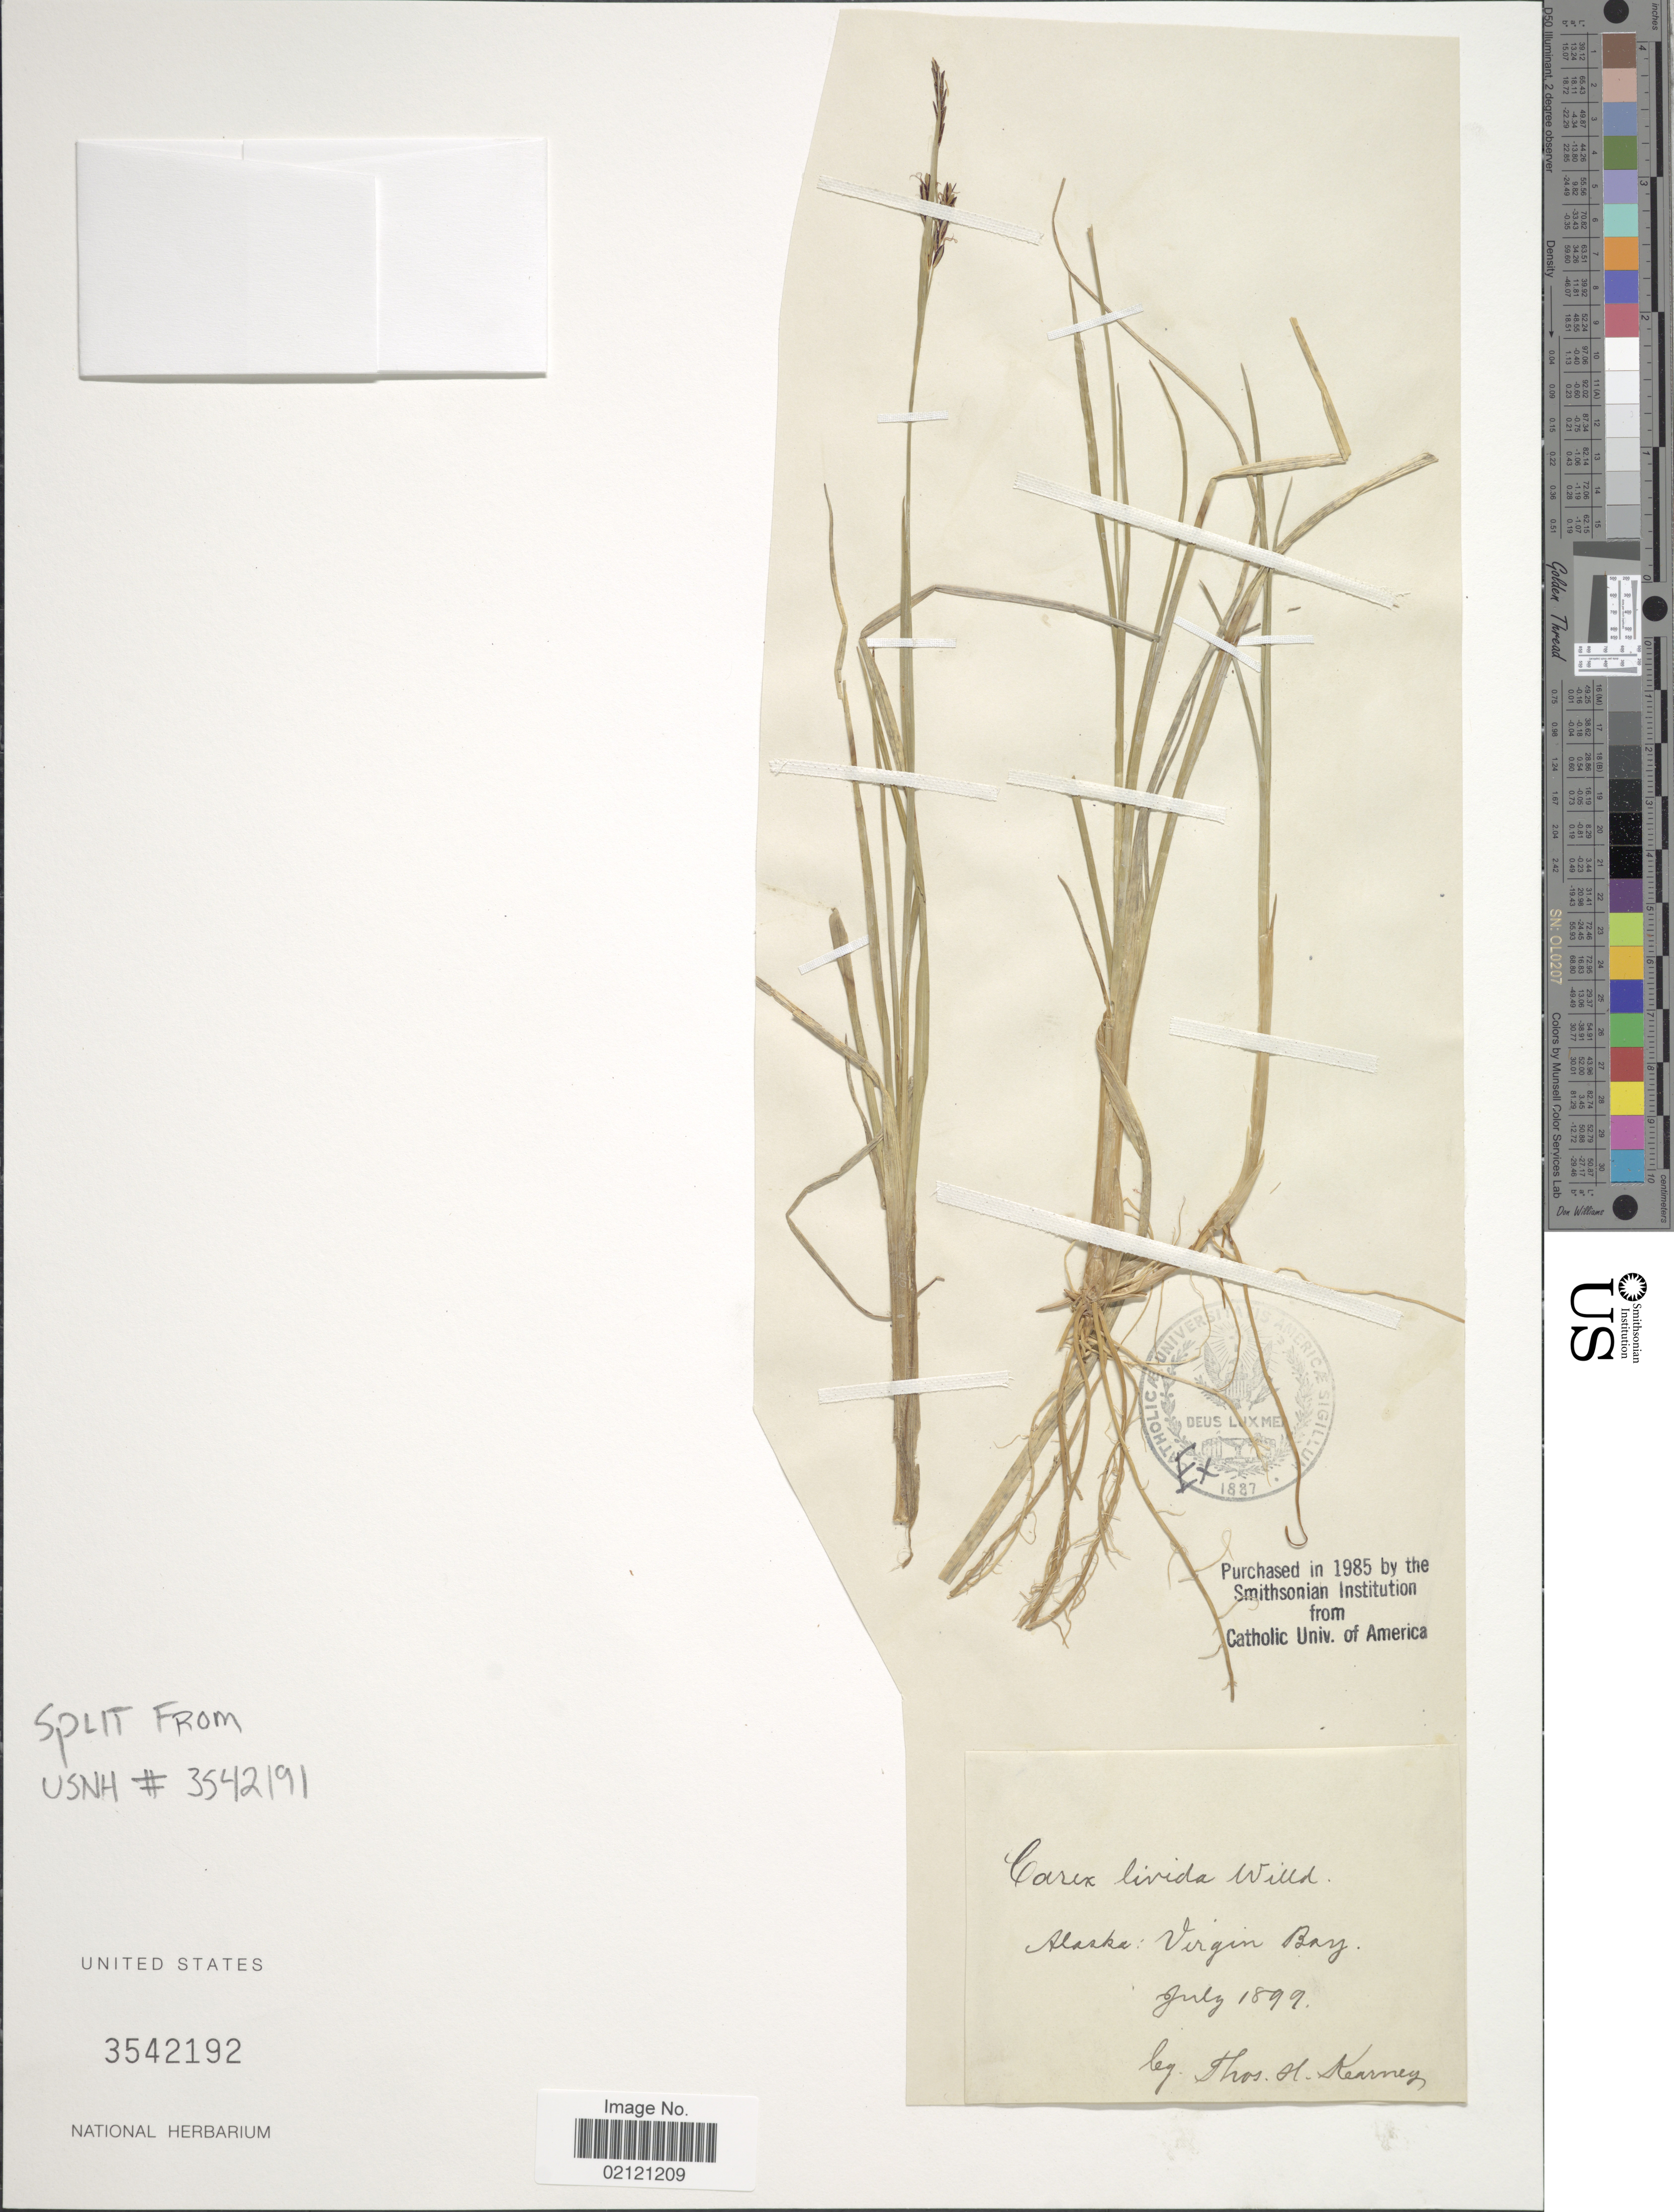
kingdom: Plantae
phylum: Tracheophyta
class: Liliopsida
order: Poales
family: Cyperaceae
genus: Carex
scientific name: Carex livida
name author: (Wahlenb.) Willd.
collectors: T. H. Kearney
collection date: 1899-07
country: United States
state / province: Alaska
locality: Virgin Bay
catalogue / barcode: US 3542192